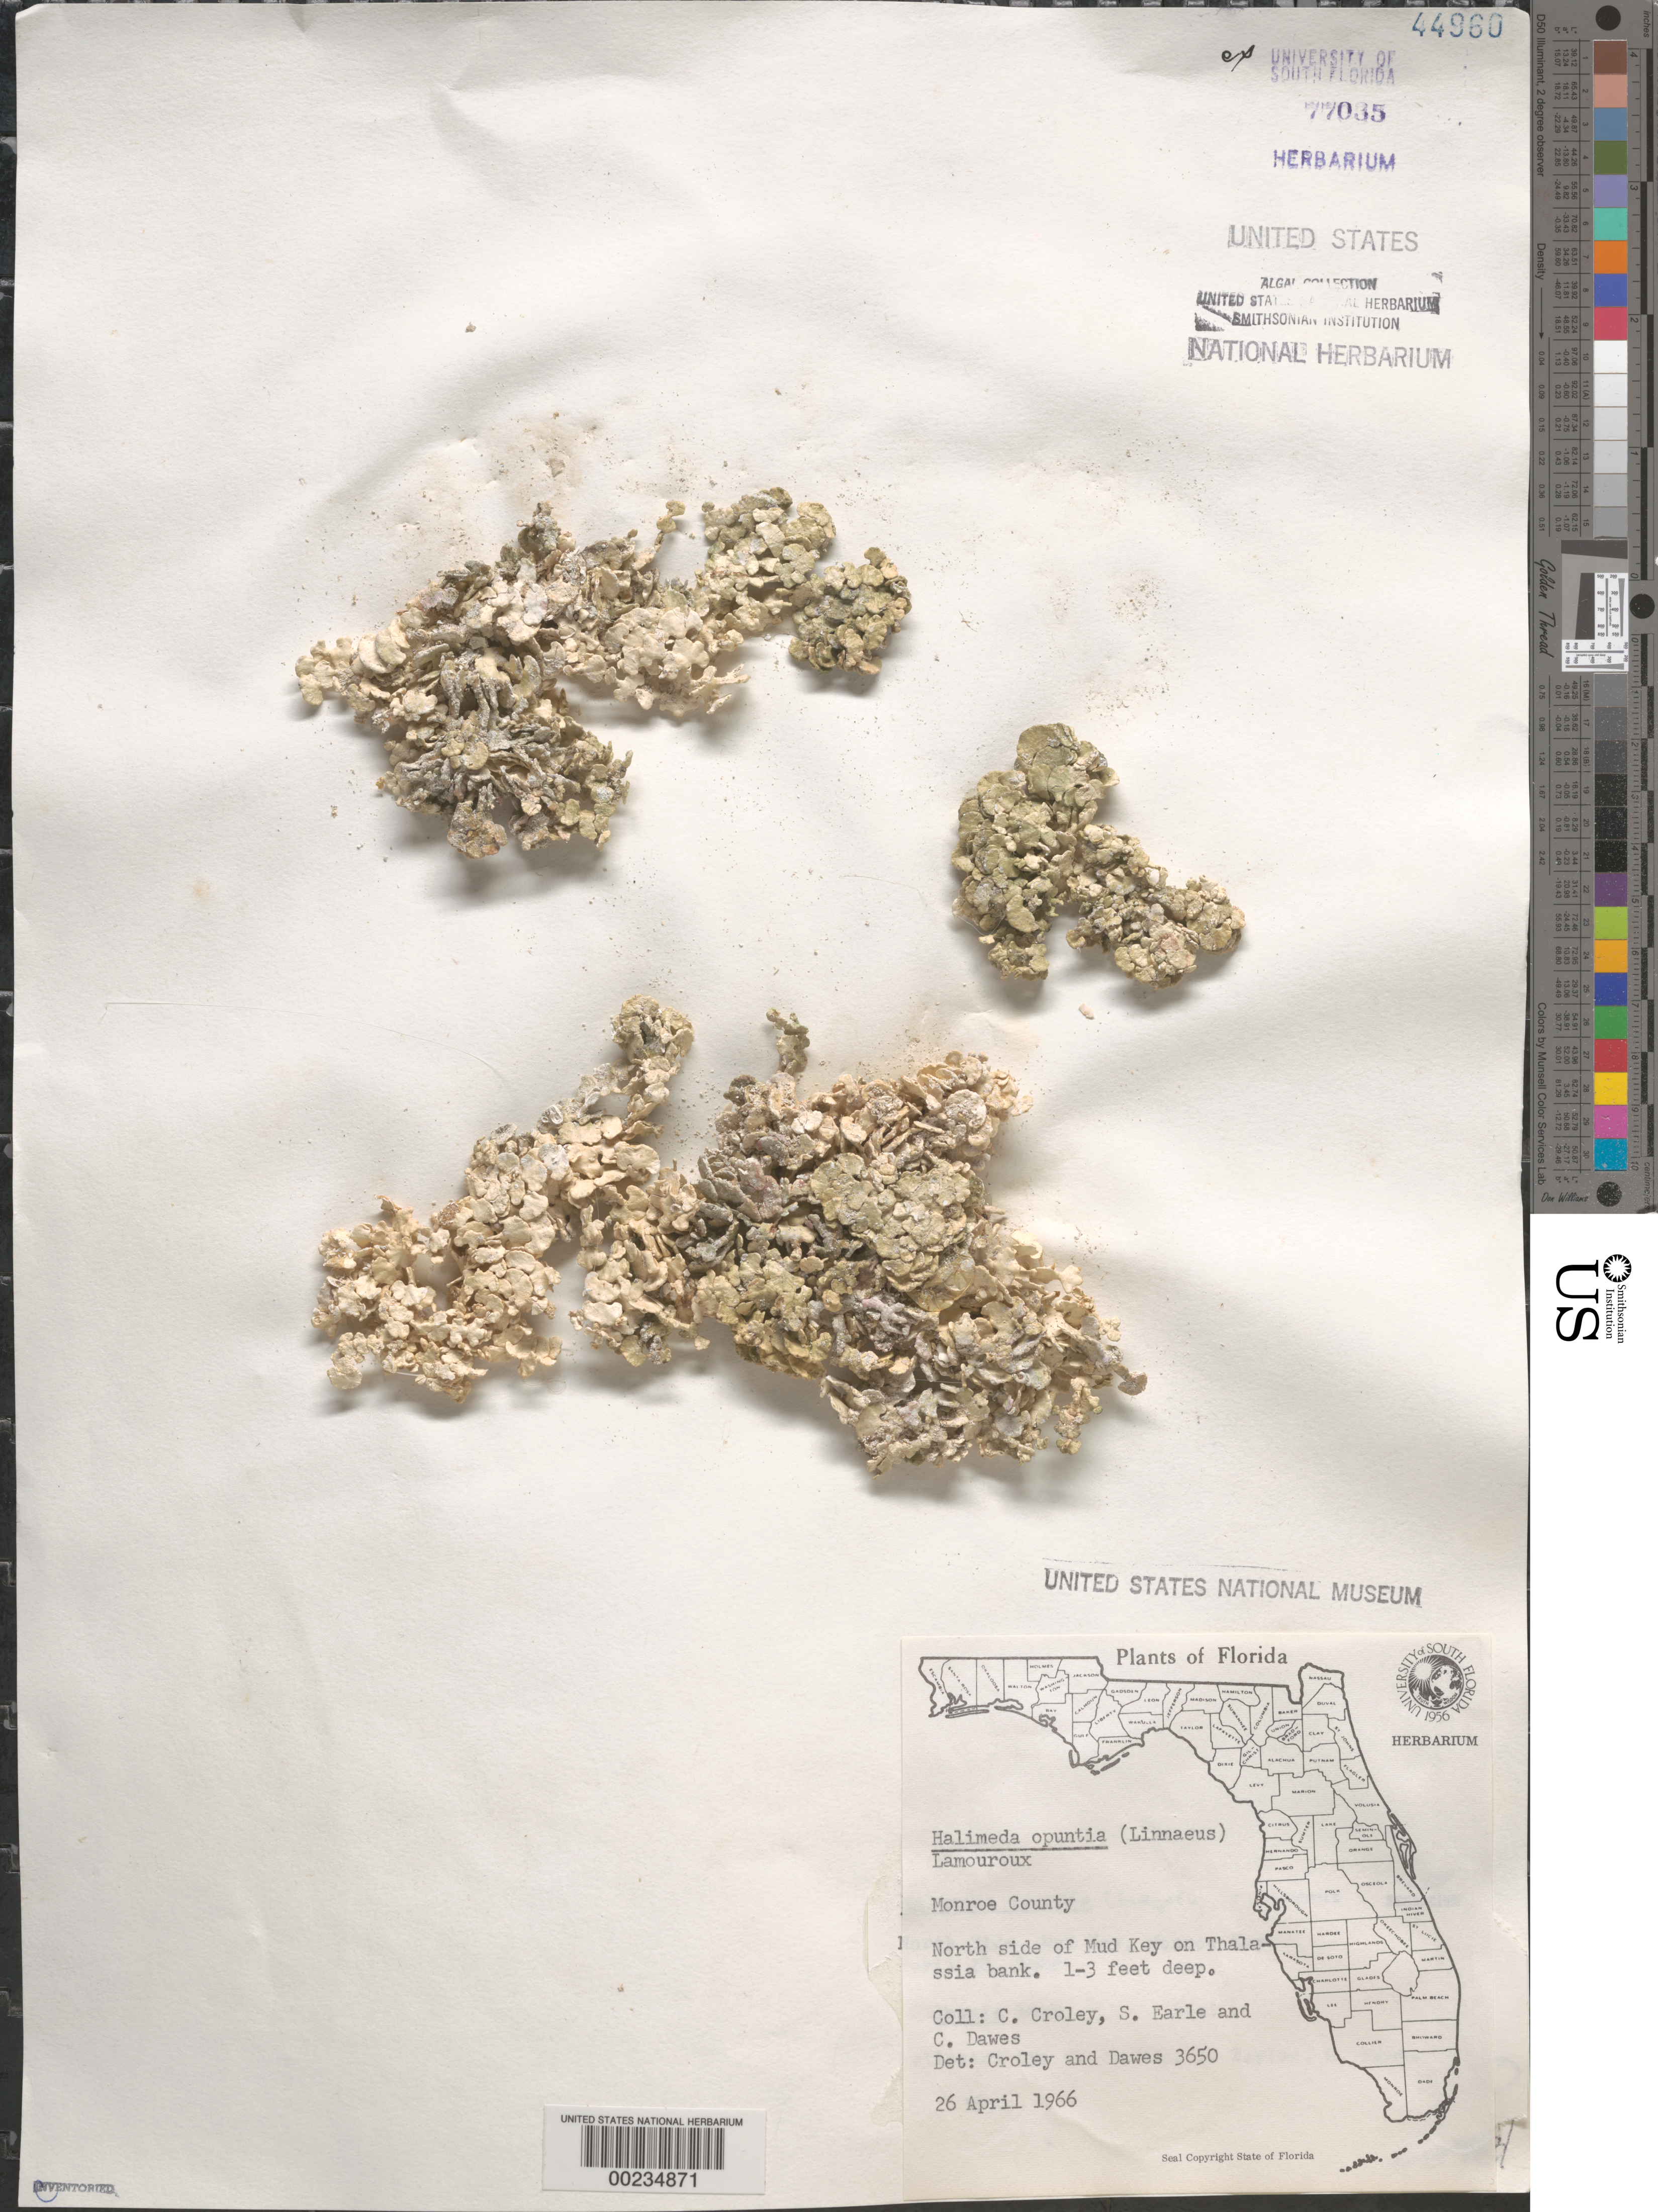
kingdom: Plantae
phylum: Chlorophyta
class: Ulvophyceae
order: Bryopsidales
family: Halimedaceae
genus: Halimeda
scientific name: Halimeda opuntia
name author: (L.) J.V.Lamouroux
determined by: Croley, F. C.; Dawes, C. J.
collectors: F. C. Croley, S. A. Earle & C. Dawes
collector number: Cjd 3650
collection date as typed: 26 Apr 1966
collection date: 1966-04-26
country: United States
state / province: Florida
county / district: Monroe County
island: Mud Keys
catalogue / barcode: US 44960